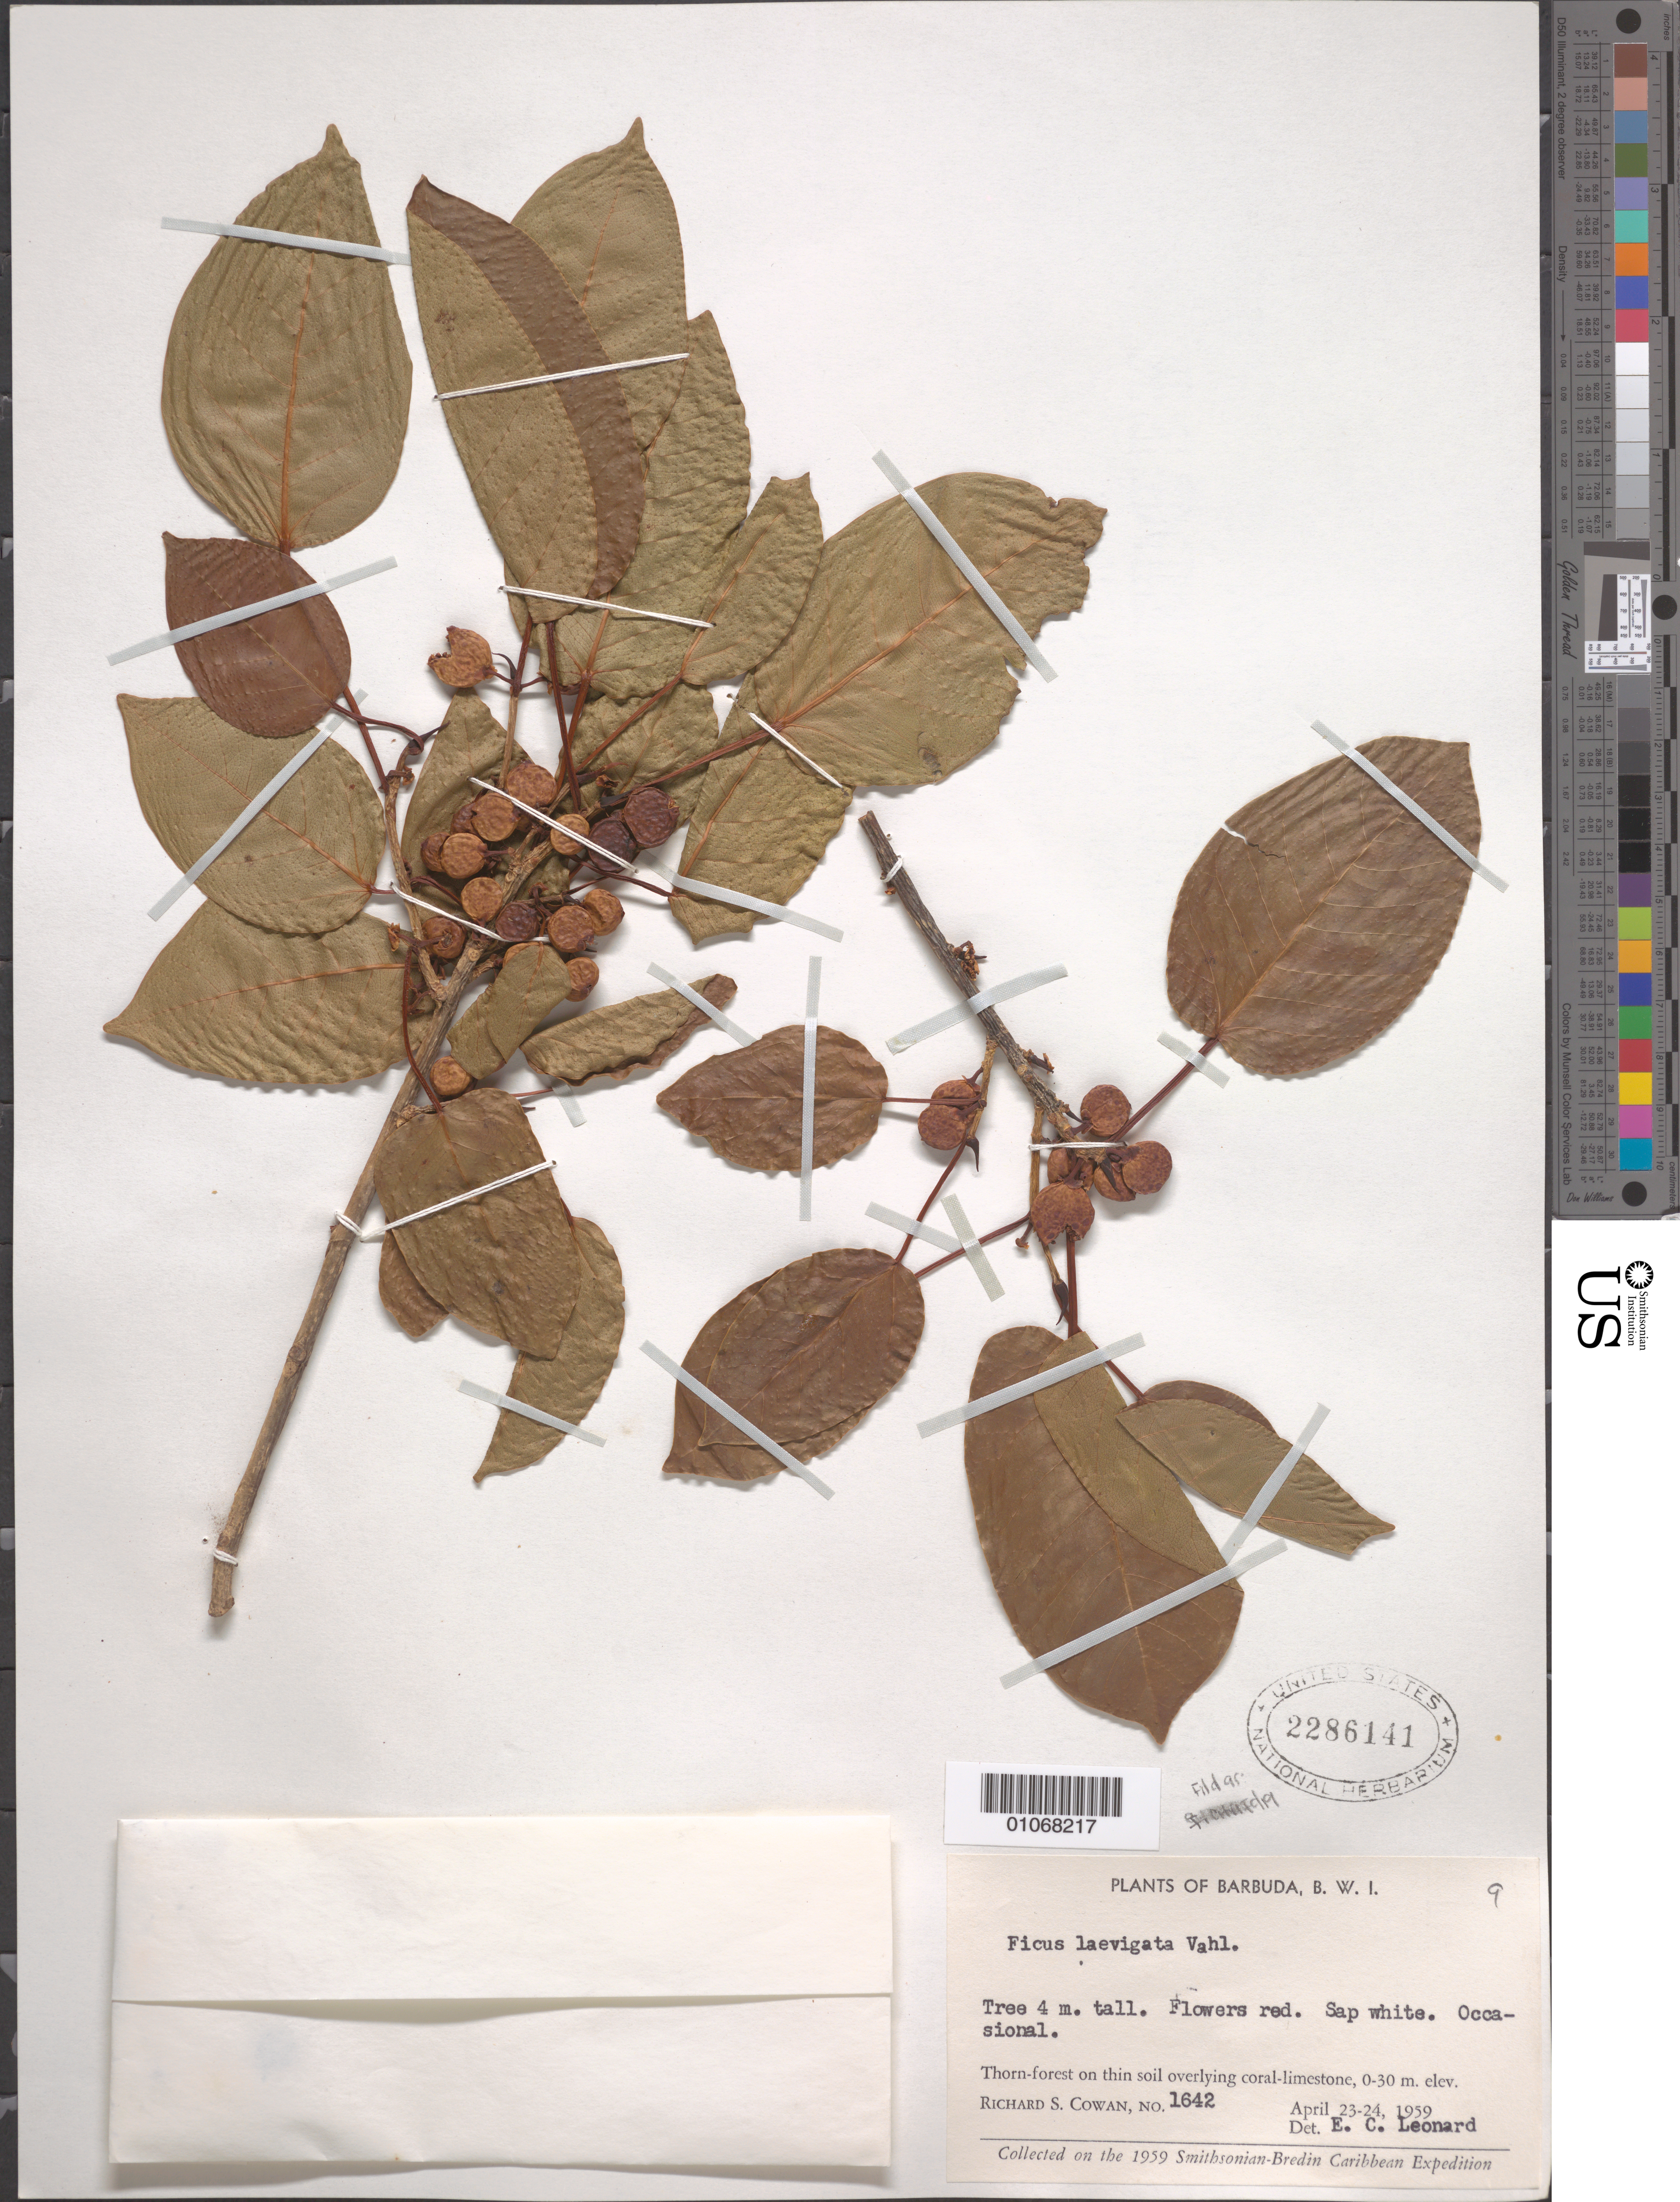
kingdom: Plantae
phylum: Tracheophyta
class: Magnoliopsida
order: Rosales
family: Moraceae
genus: Ficus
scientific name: Ficus citrifolia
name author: Mill.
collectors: R. S. Cowan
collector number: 1642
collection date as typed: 23 Apr 1959 to 24 Apr 1959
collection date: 1959-04-23/1959-04-24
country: Antigua and Barbuda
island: Barbuda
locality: Thorn forest on thin soil overlying coral-limestone.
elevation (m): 30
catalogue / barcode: US 2286141